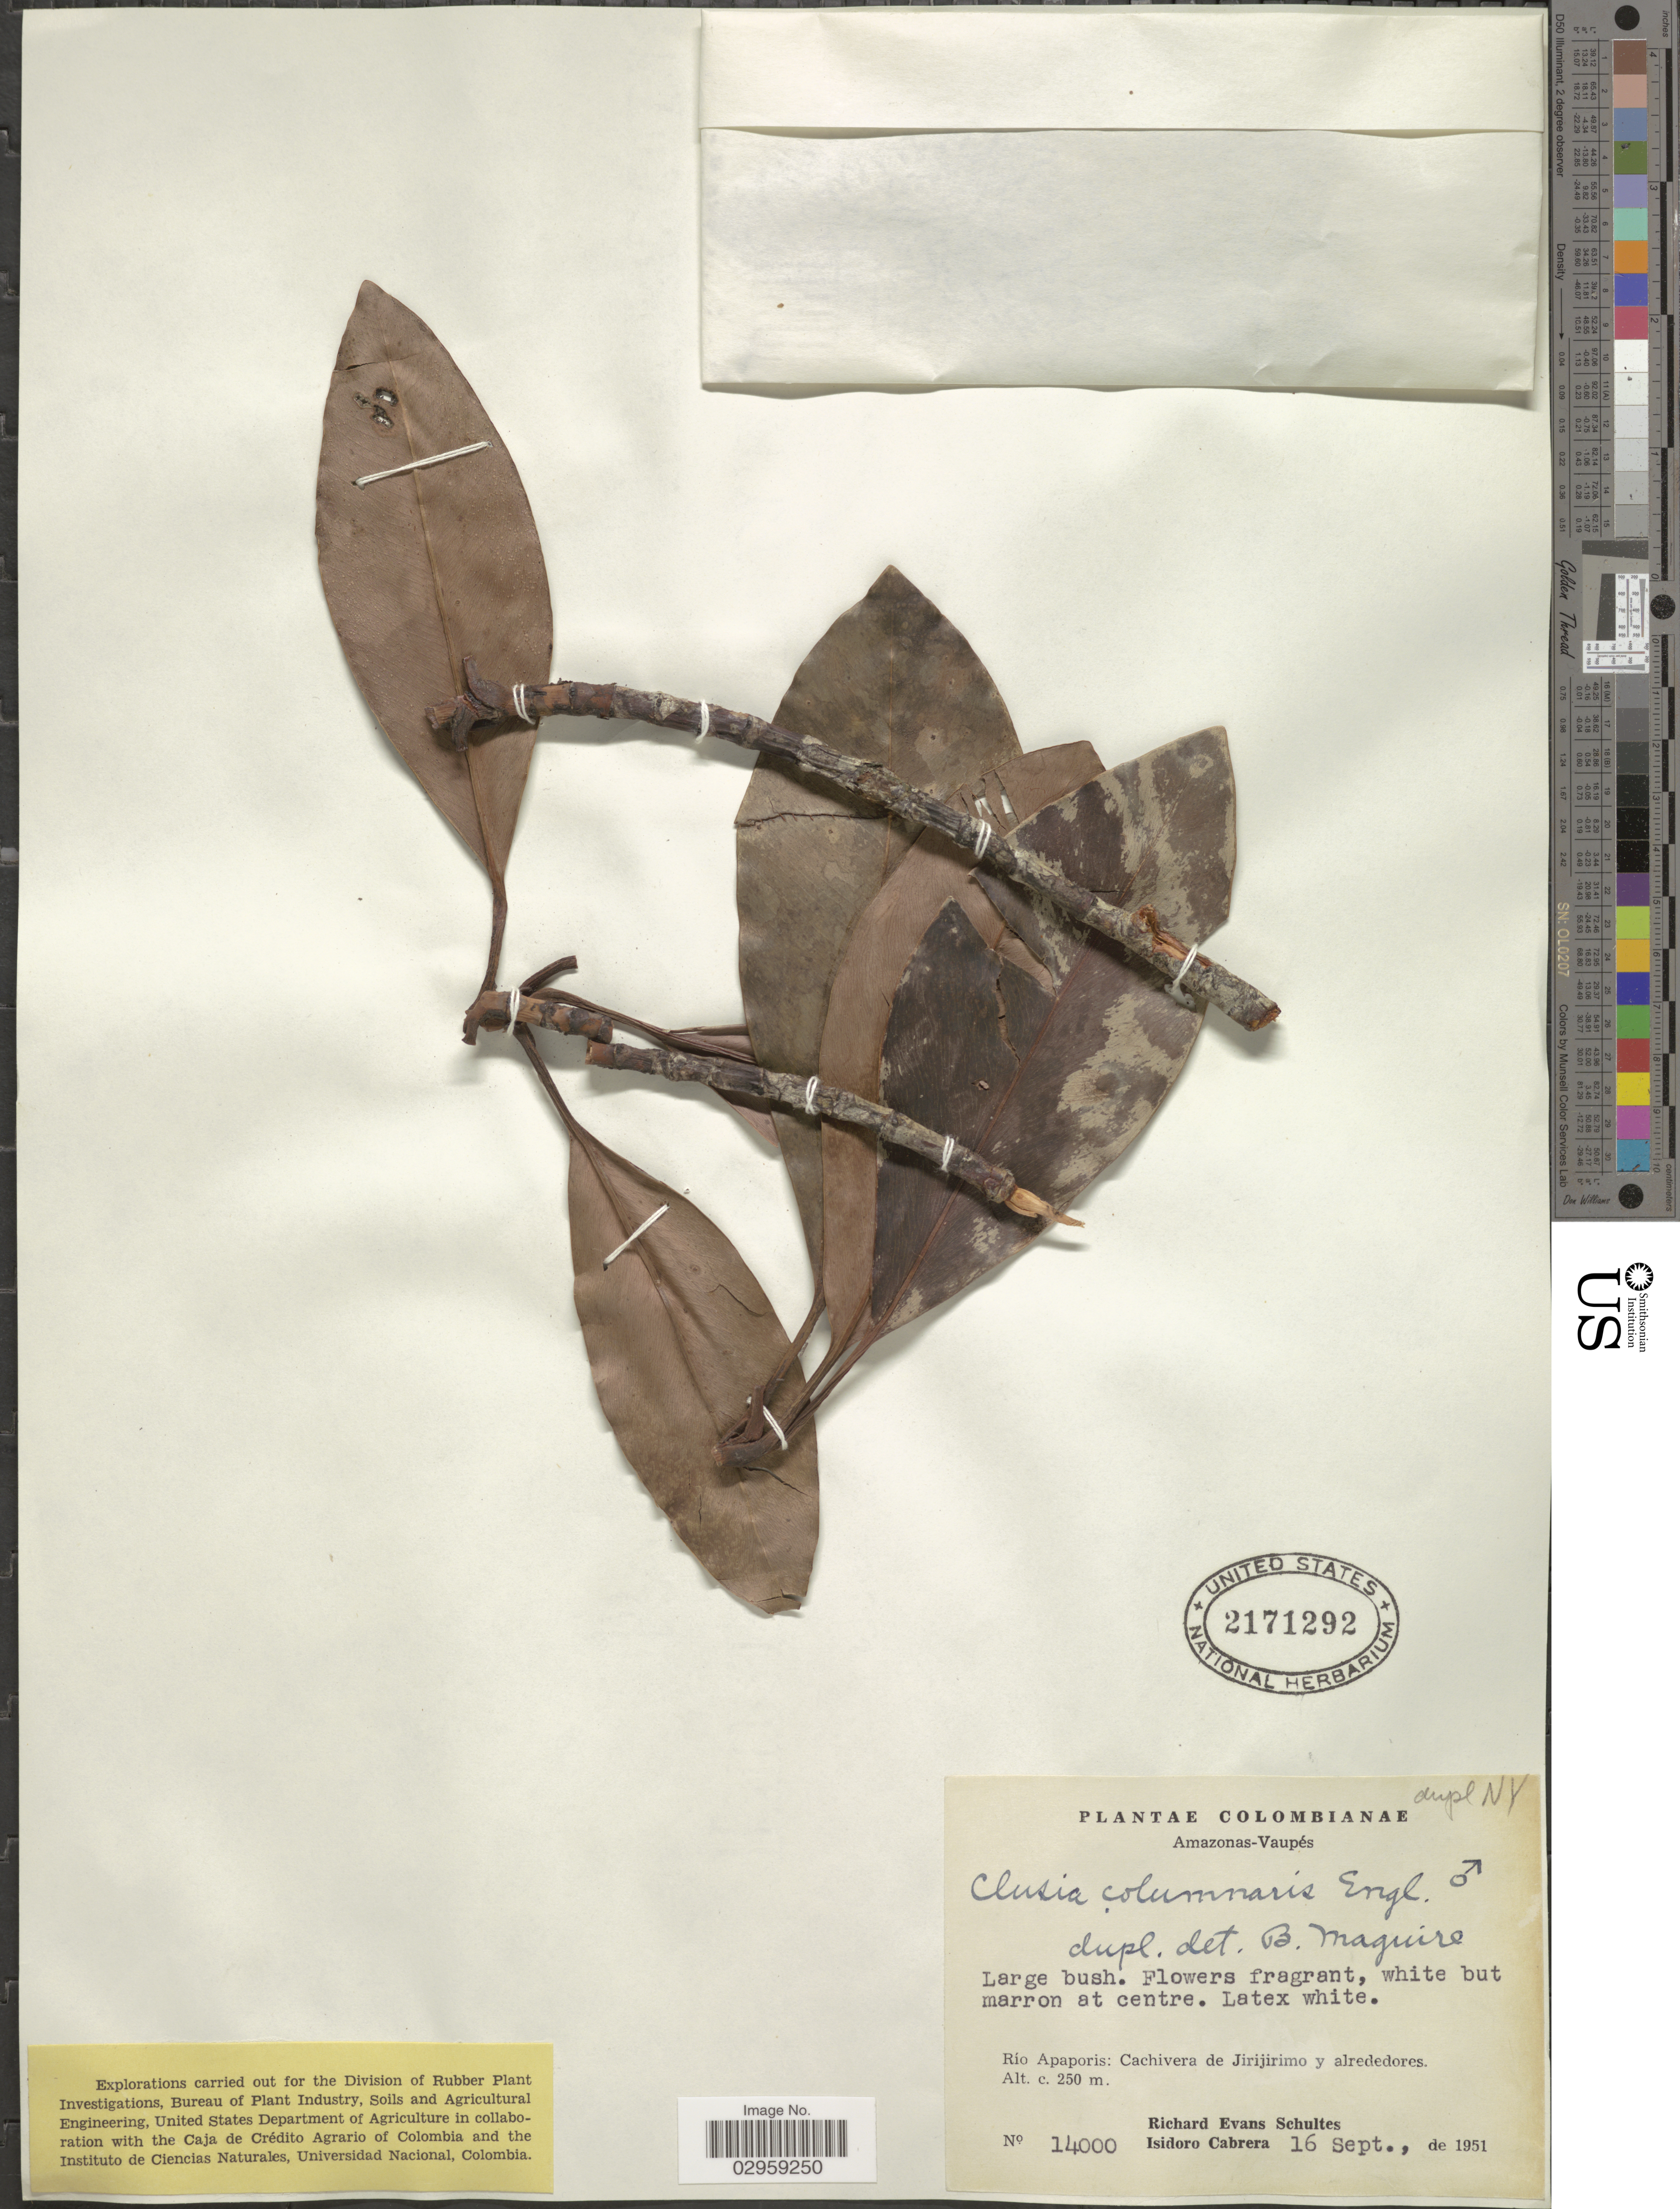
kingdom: Plantae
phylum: Tracheophyta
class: Magnoliopsida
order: Malpighiales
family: Clusiaceae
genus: Clusia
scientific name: Clusia columnaris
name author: Engl.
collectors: R. E. Schultes & I. Cabrera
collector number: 14000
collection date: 1951-09-16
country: Colombia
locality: Amazonas-Vaupés. Río Apaporis: Cachivera de Jirijirimo y alrededores.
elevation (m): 250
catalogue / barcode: US 2171292